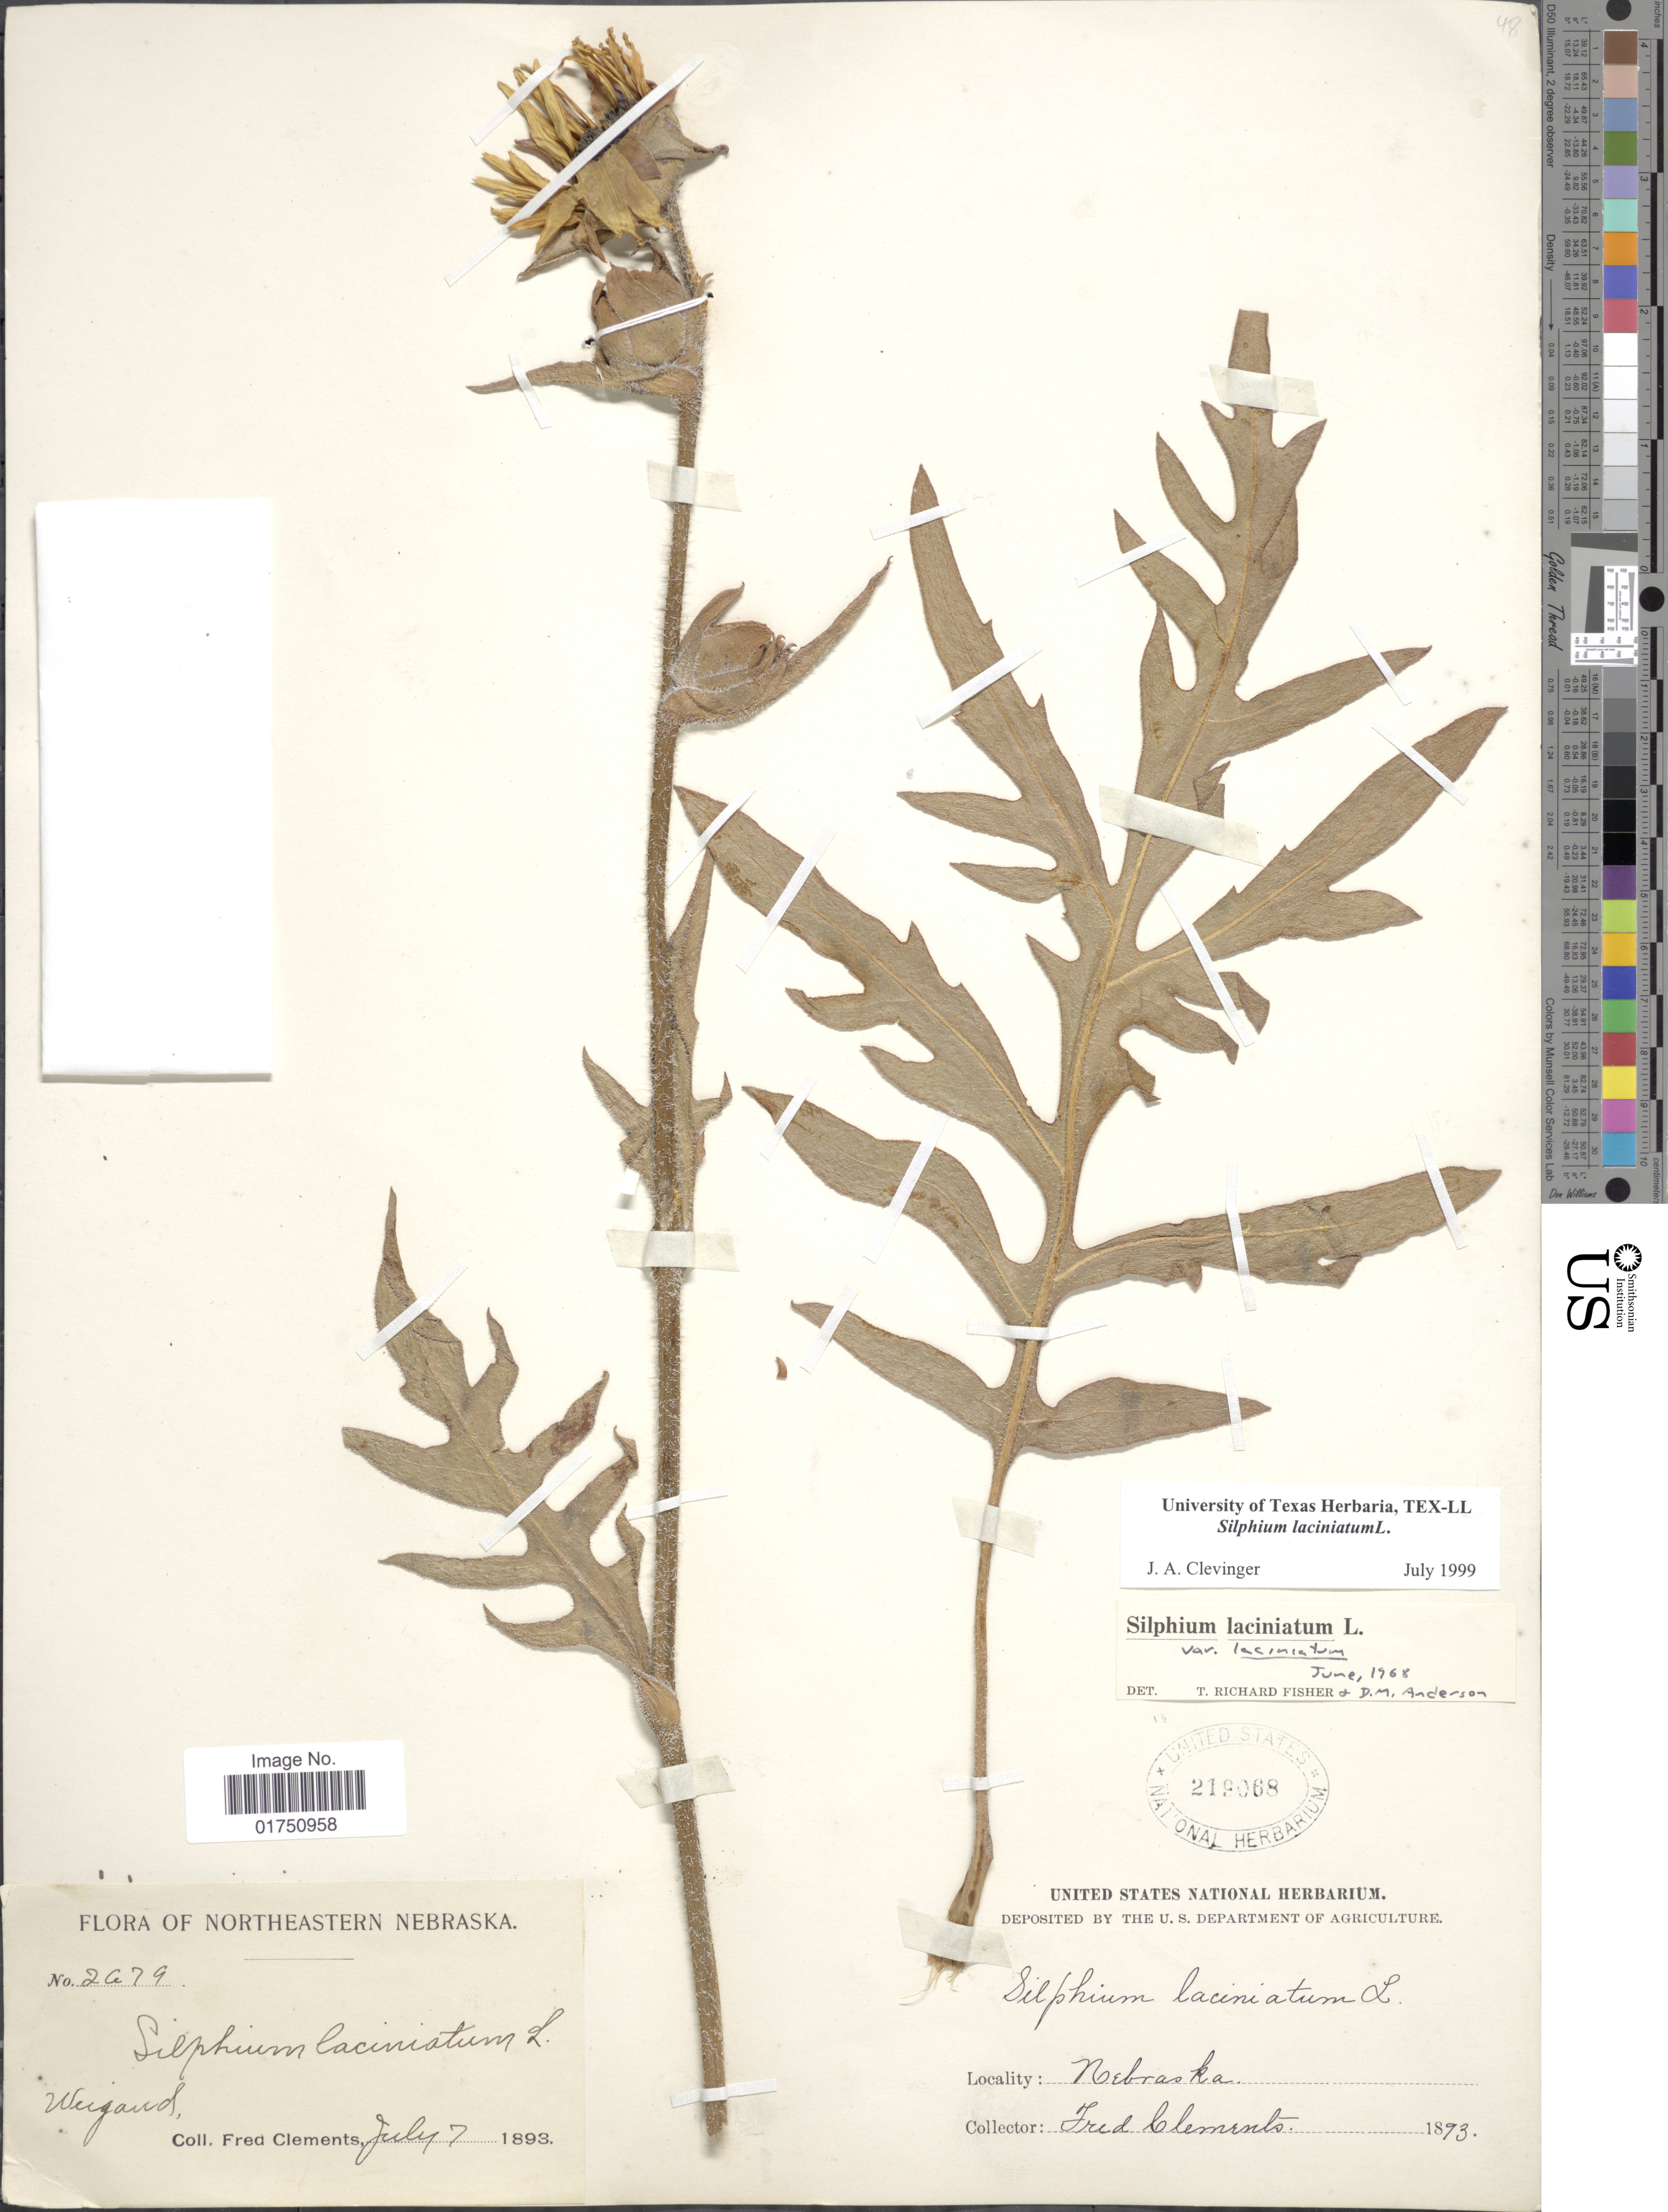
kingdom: Plantae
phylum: Tracheophyta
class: Magnoliopsida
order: Asterales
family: Asteraceae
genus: Silphium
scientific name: Silphium laciniatum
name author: L.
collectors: F. Clements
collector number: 2079*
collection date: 1893-07-07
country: United States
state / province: Nebraska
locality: Northeastern Nebraska. Weigand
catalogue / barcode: US 219068